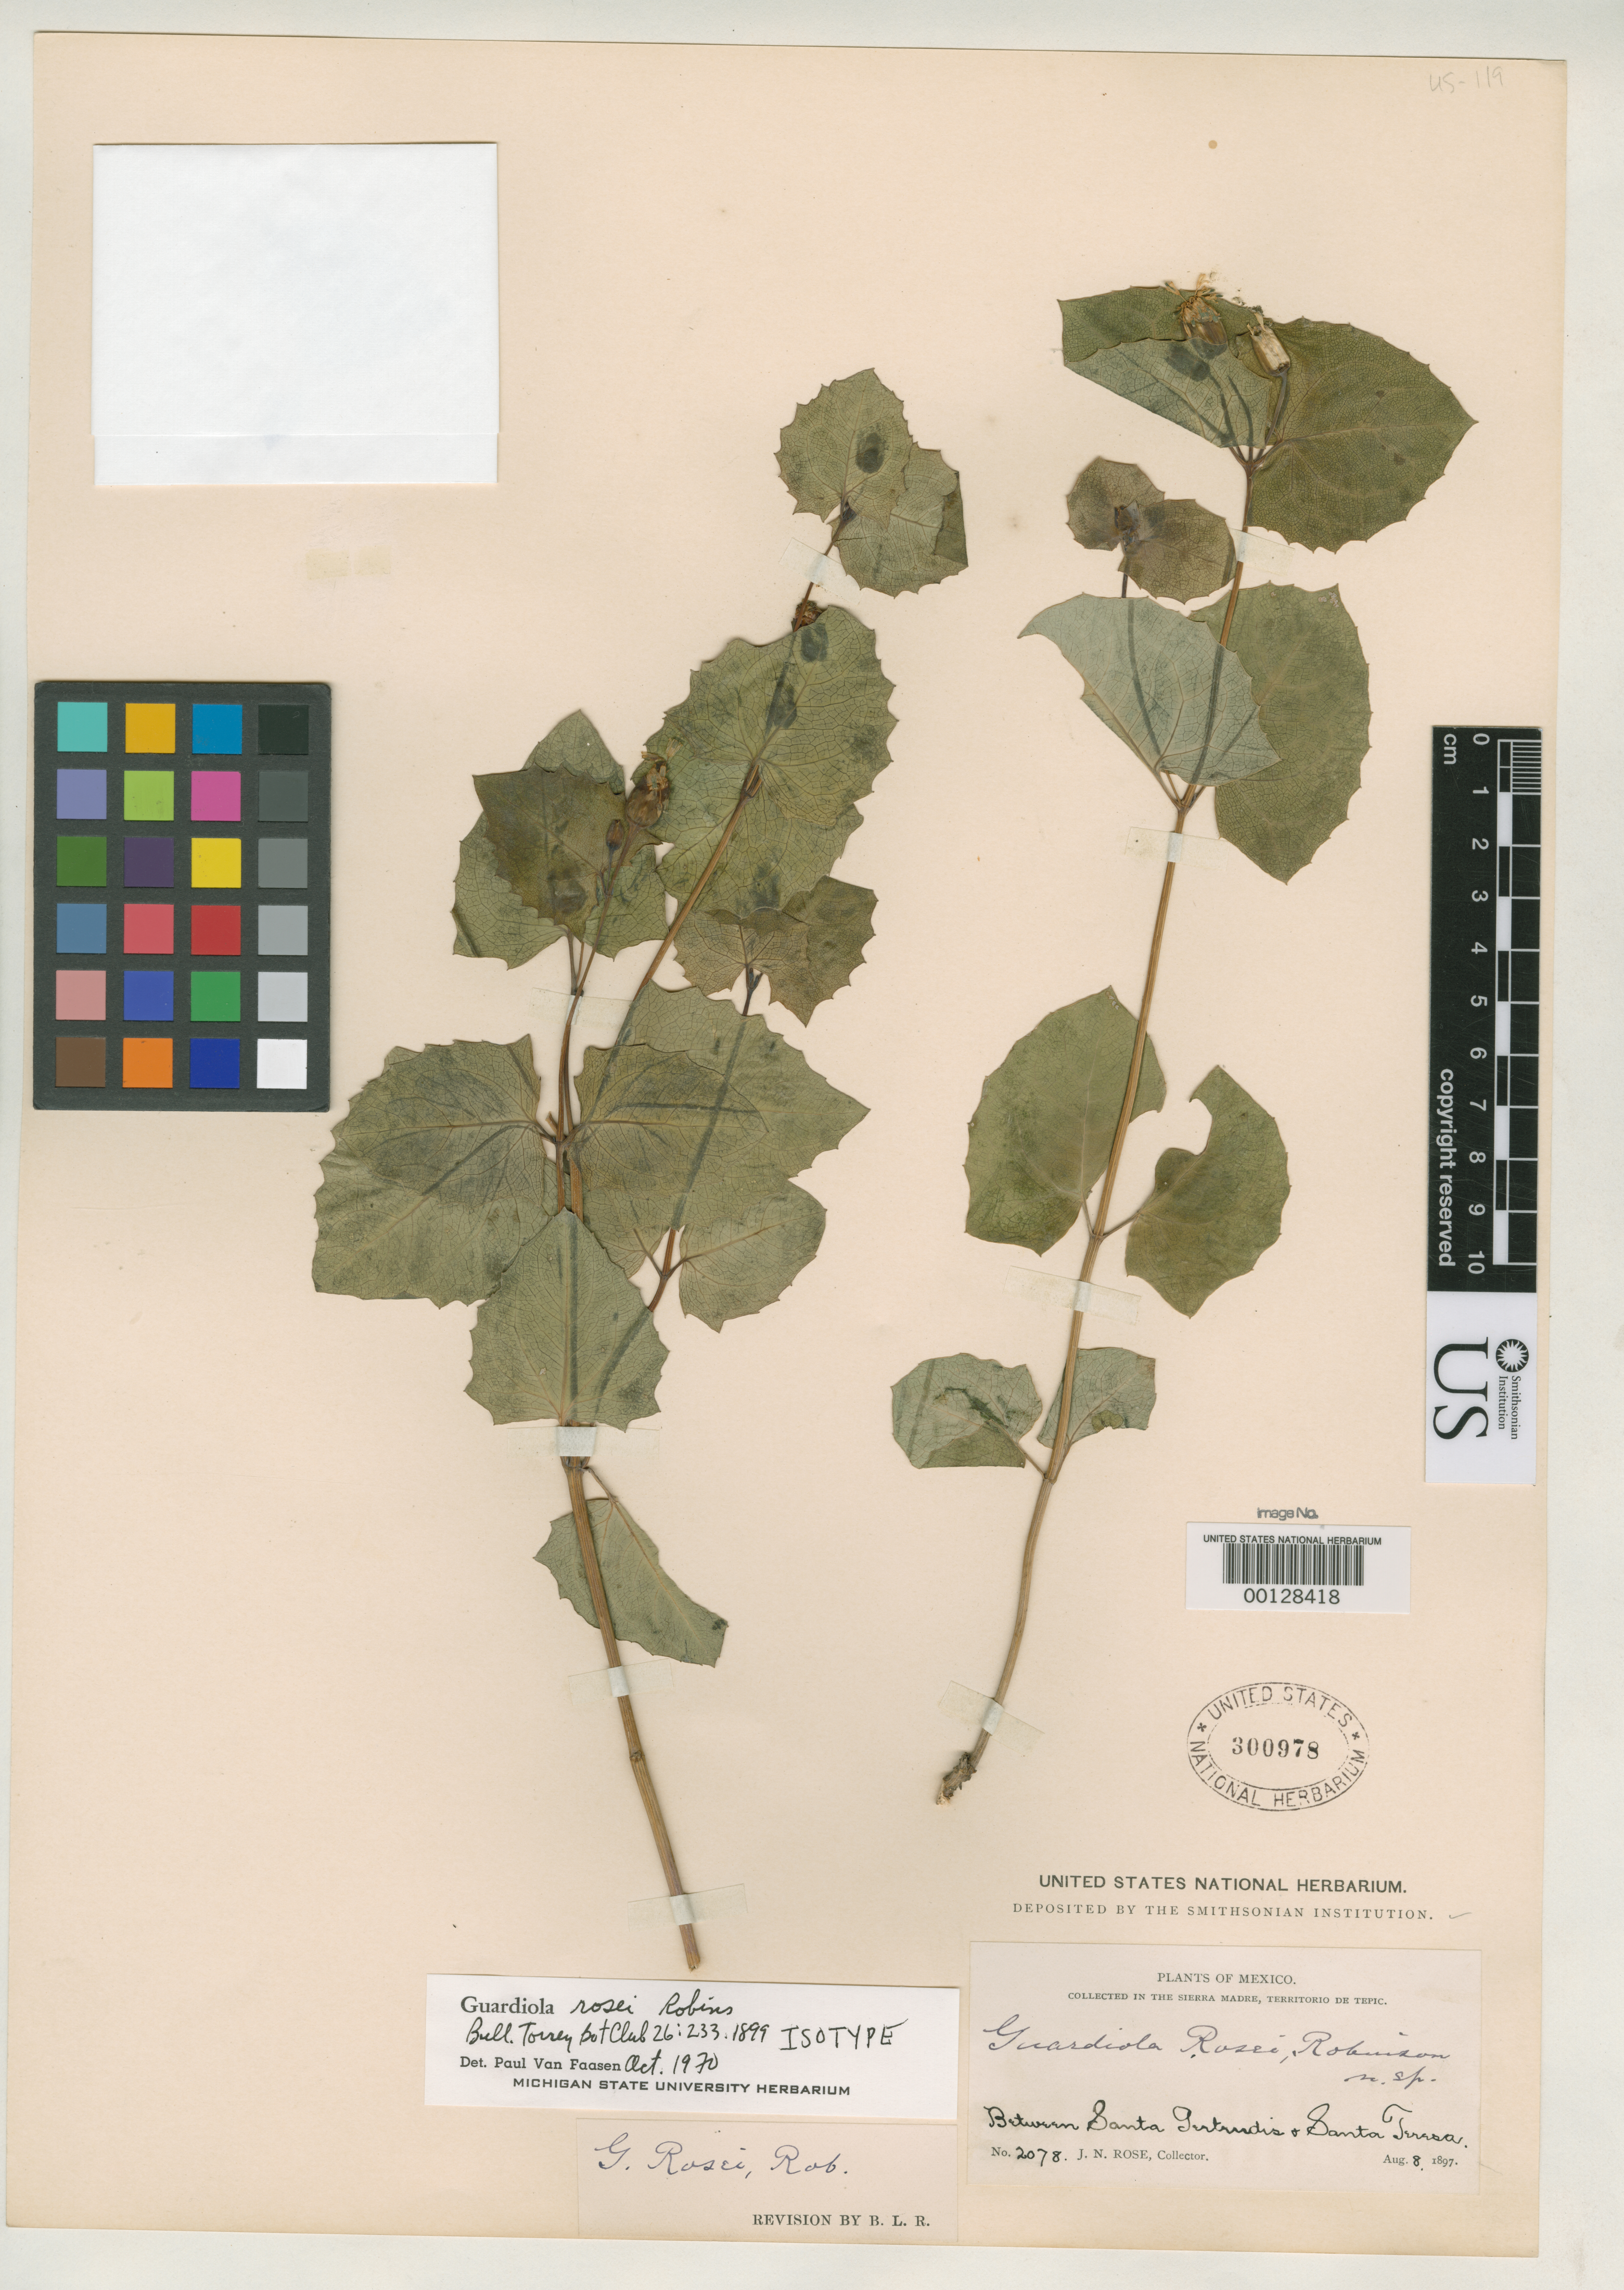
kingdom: Plantae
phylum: Tracheophyta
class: Magnoliopsida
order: Asterales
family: Asteraceae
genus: Guardiola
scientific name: Guardiola rosei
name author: B.L. Rob.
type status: Isotype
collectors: J. N. Rose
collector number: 2078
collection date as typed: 08 Aug 1897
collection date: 1897-08-08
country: Mexico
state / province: Nayarit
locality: Tepic, between Santa Gertrudis and Santa Teresa.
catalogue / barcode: US 300978